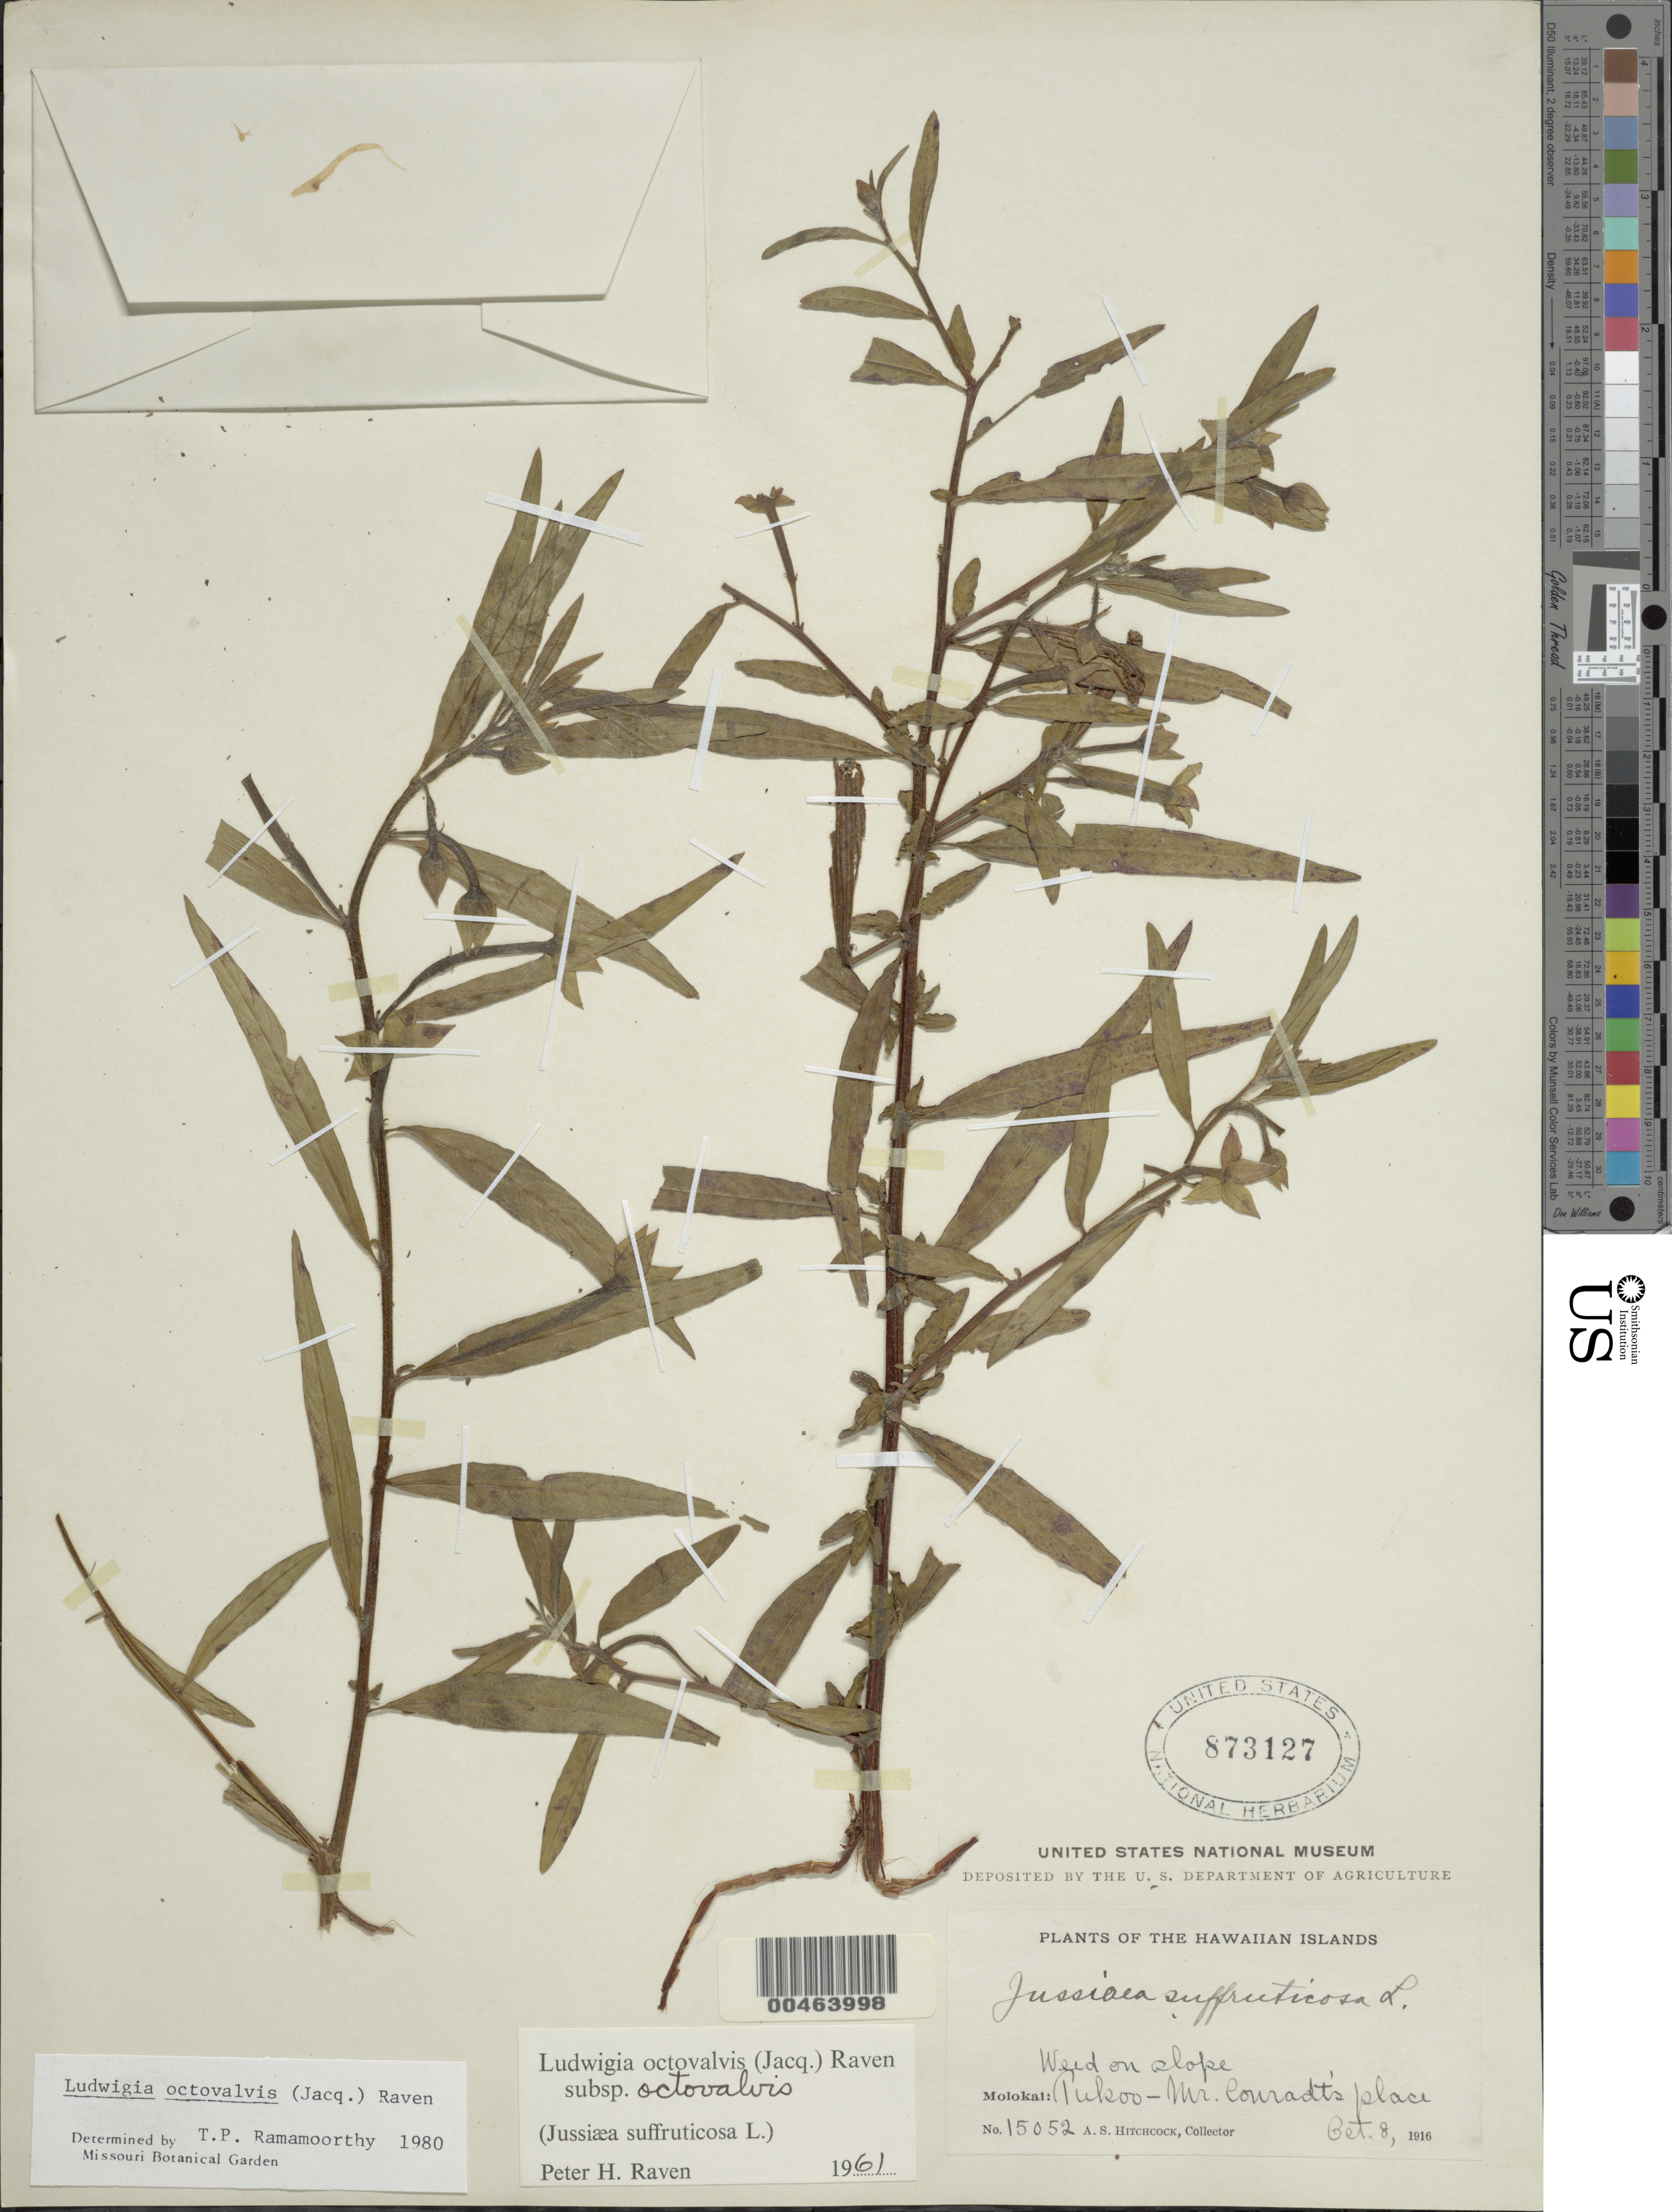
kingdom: Plantae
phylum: Tracheophyta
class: Magnoliopsida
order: Myrtales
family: Onagraceae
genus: Ludwigia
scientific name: Ludwigia octovalvis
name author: (Jacq.) P.H. Raven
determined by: Ramamoorthy, T. P.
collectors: A. S. Hitchcock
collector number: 15052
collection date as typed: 8 Oct 1916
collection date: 1916-10-08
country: United States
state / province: Hawaii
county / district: Maui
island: Moloka'i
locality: Pukoo - Mr. Conradt's place, on slope.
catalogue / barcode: US 873127